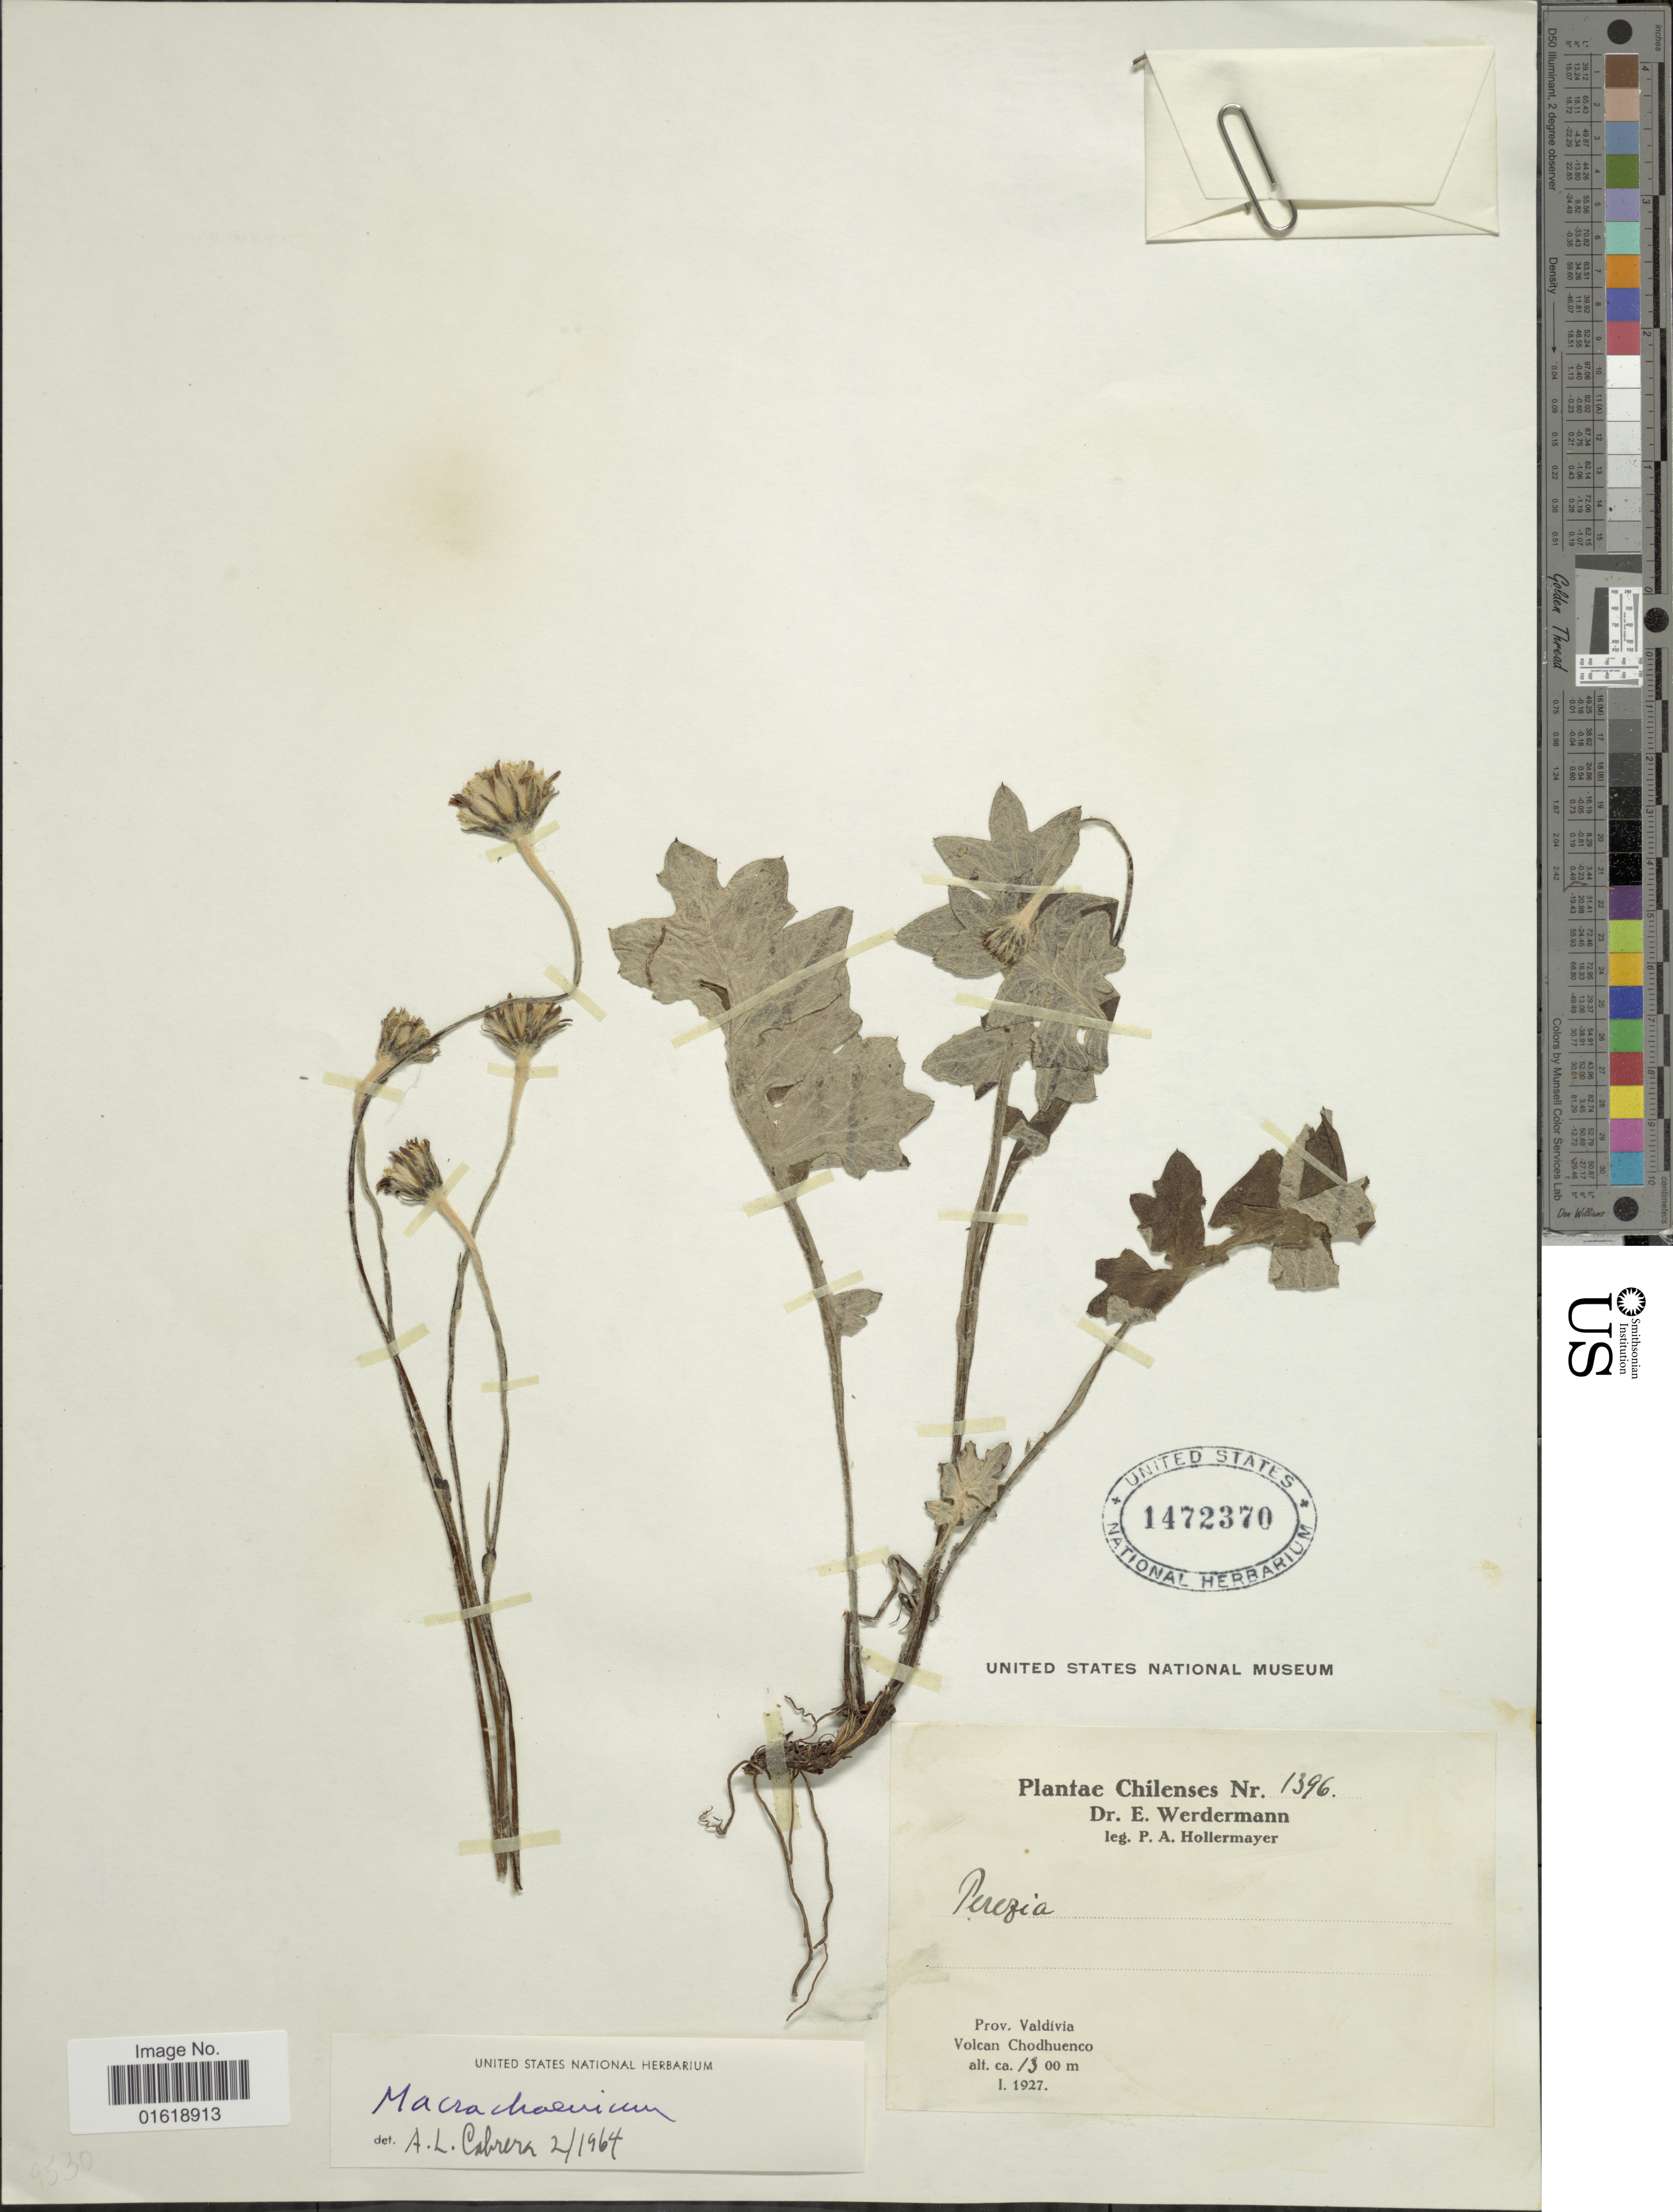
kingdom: Plantae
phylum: Tracheophyta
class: Magnoliopsida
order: Asterales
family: Asteraceae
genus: Macrachaenium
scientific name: Macrachaenium gracile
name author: Hook. f.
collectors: P. Hollermayer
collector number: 1396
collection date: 1927-01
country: Chile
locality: Prov. Valdivia. Volcan Chodhuenco.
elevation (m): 1300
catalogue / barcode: US 1472370